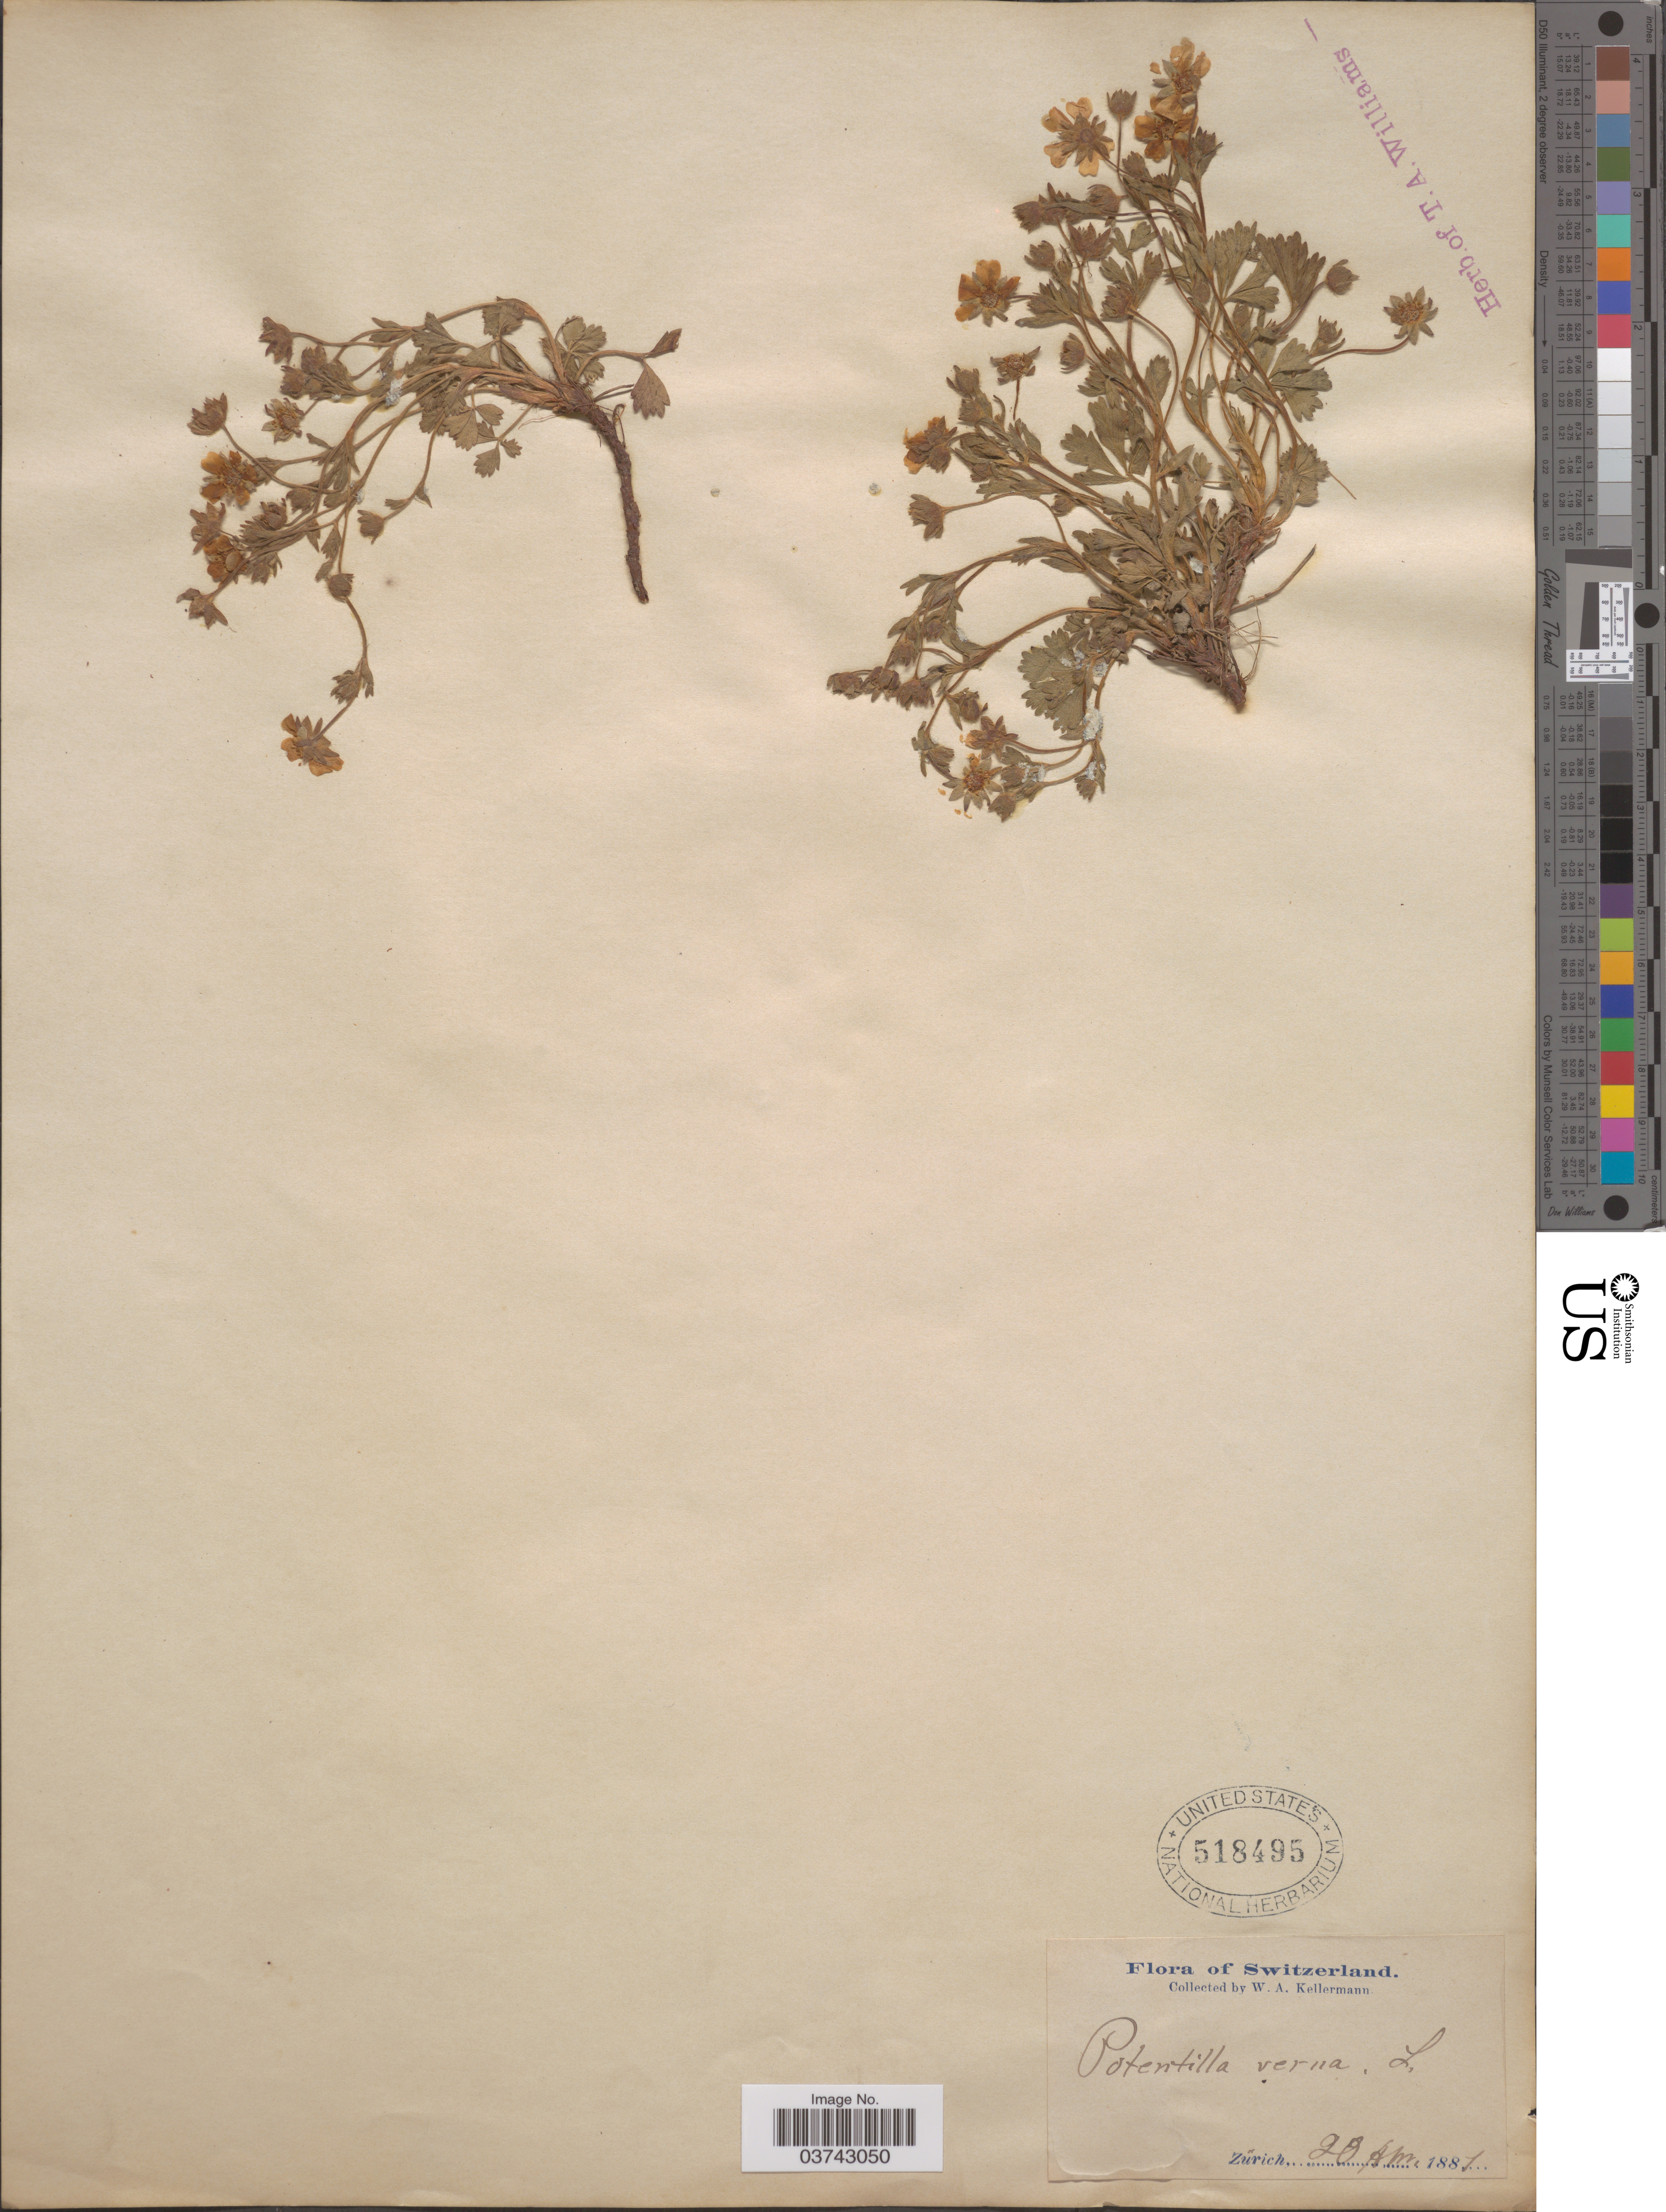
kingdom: Plantae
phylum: Tracheophyta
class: Magnoliopsida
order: Rosales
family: Rosaceae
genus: Potentilla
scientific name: Potentilla verna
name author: L.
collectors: W. A. Kellermann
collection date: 1881-04-20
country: Switzerland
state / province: Zurich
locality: Zürich.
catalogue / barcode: US 518495